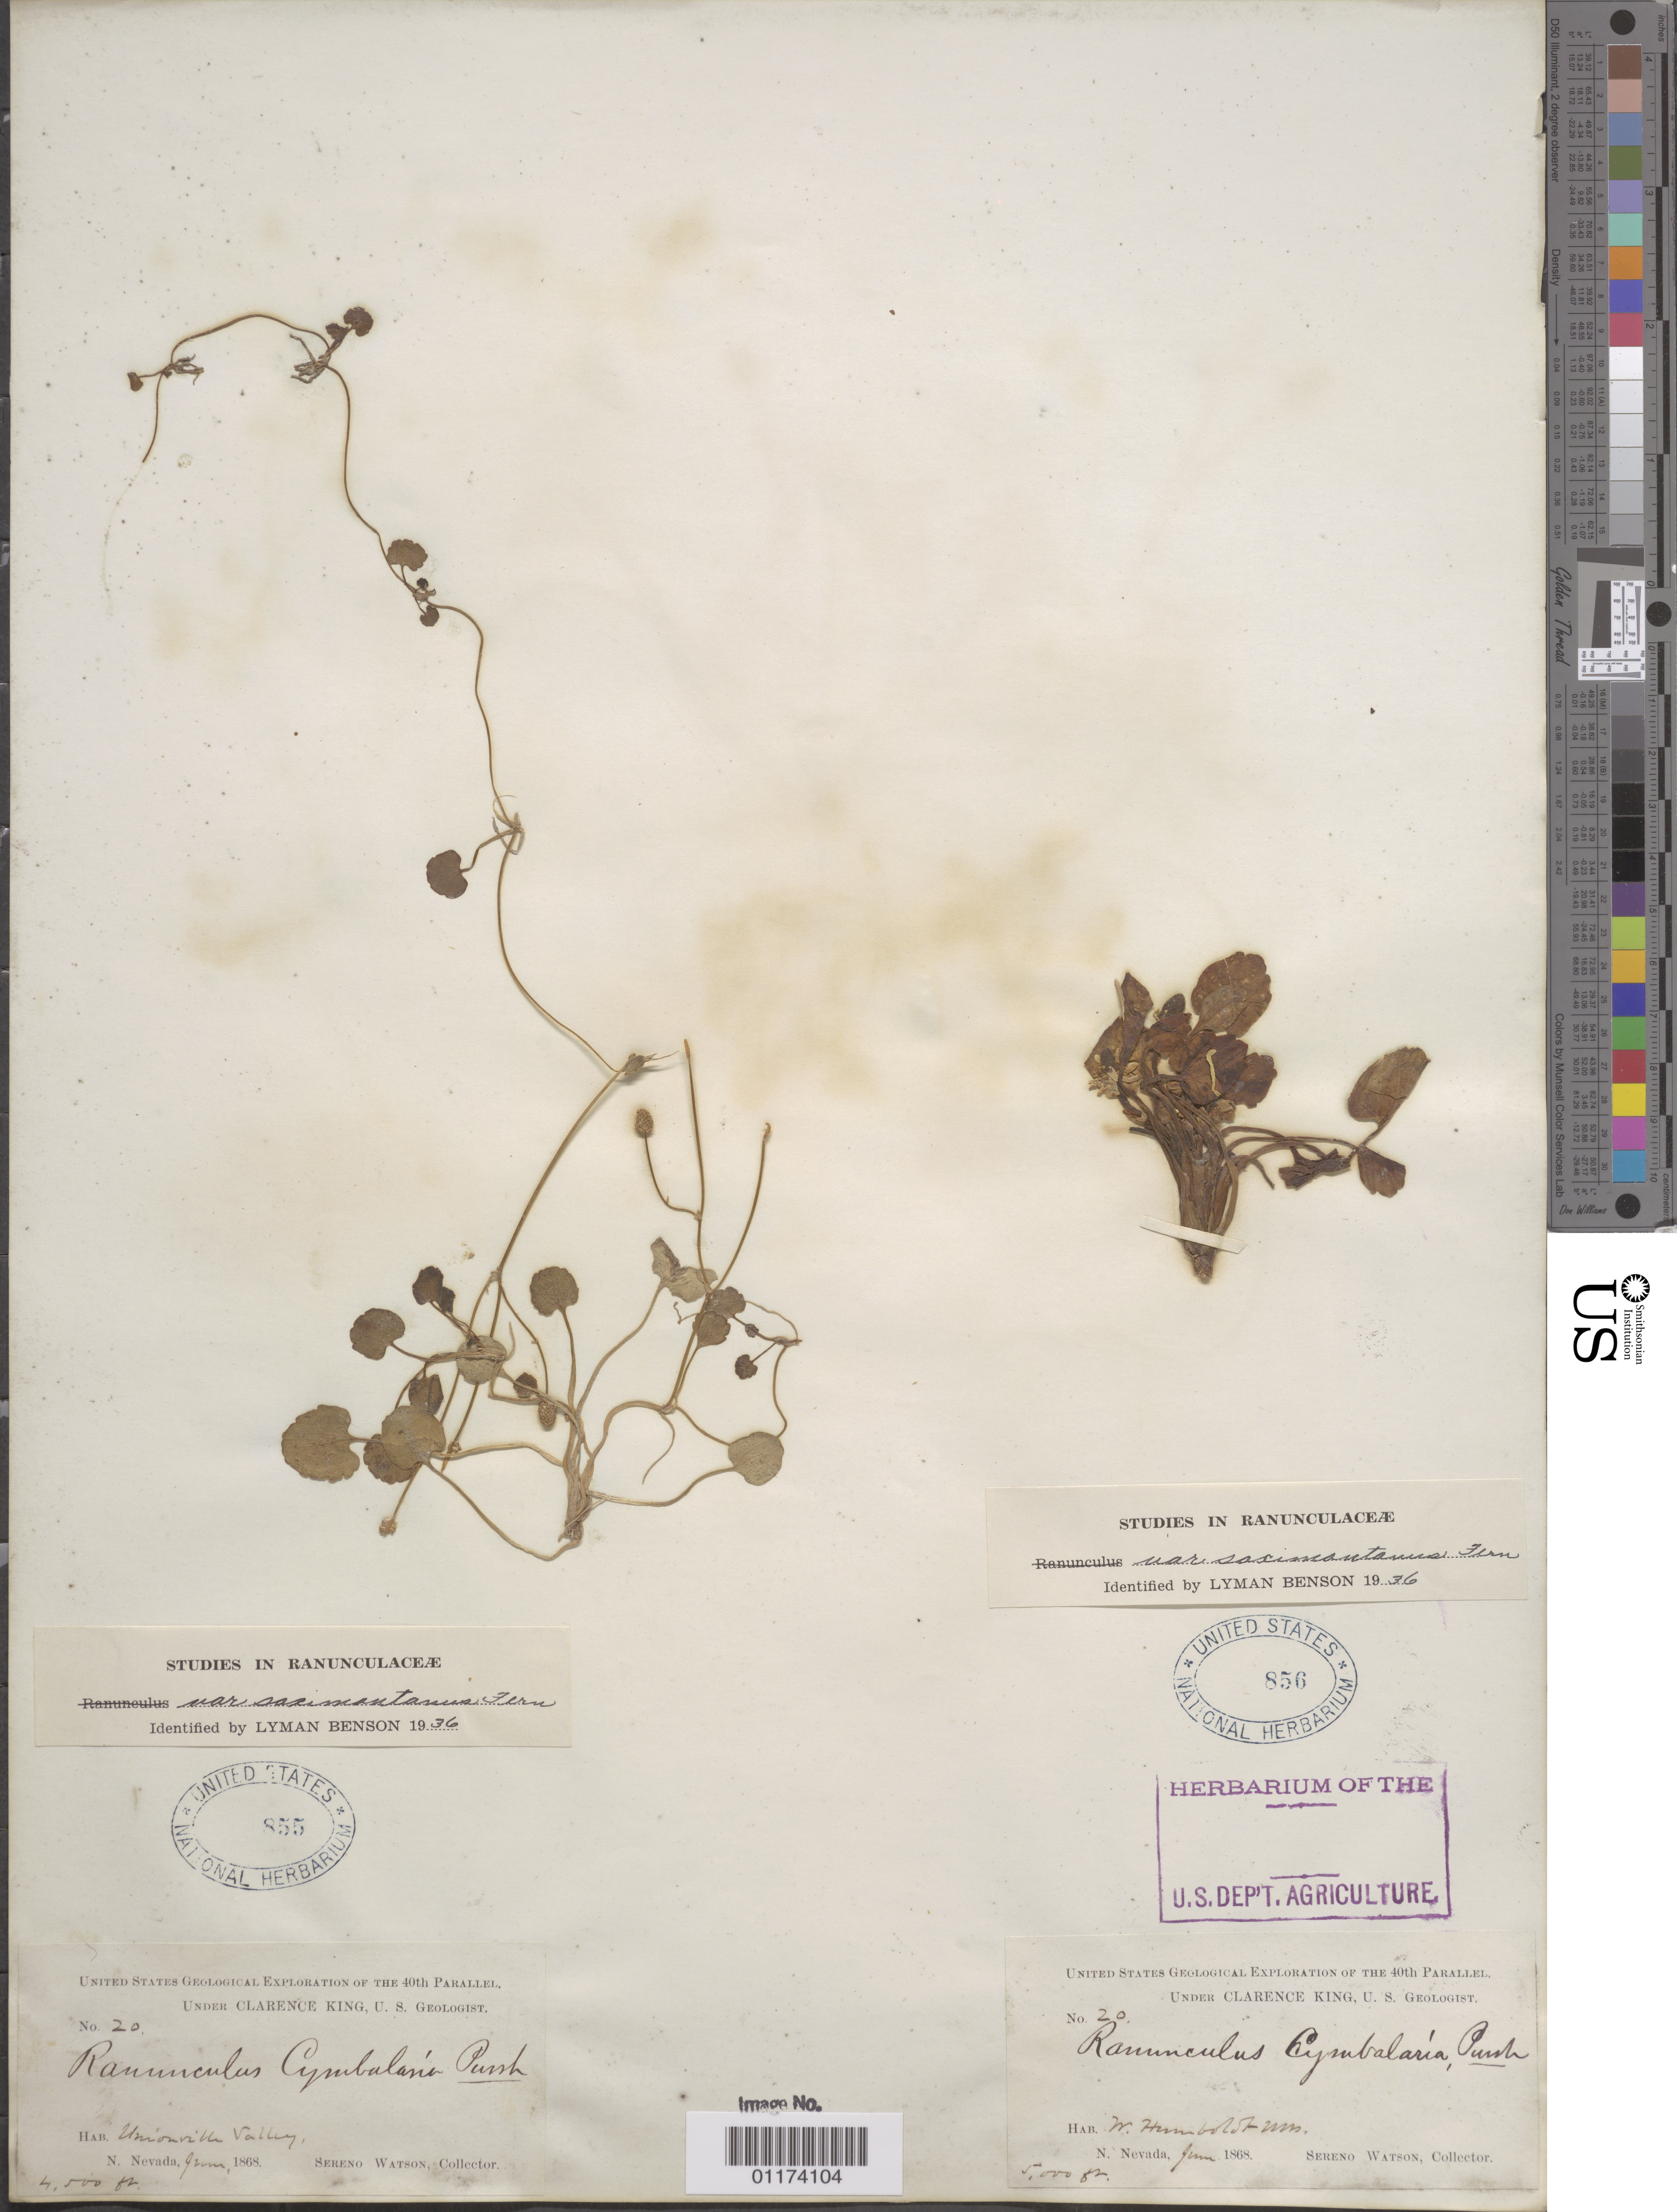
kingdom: Plantae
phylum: Tracheophyta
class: Magnoliopsida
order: Ranunculales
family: Ranunculaceae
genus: Halerpestes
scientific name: Halerpestes cymbalaria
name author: (Pursh) Greene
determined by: Strong, M. T., (US), Smithsonian Institution - National Museum of Natural History (UNITED STATES)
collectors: S. Watson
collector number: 20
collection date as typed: May 1868 to -- Jun 1868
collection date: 1868-05/1868-06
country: United States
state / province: Nevada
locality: W of Humboldt Mountains.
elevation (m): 1524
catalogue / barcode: US 856-2